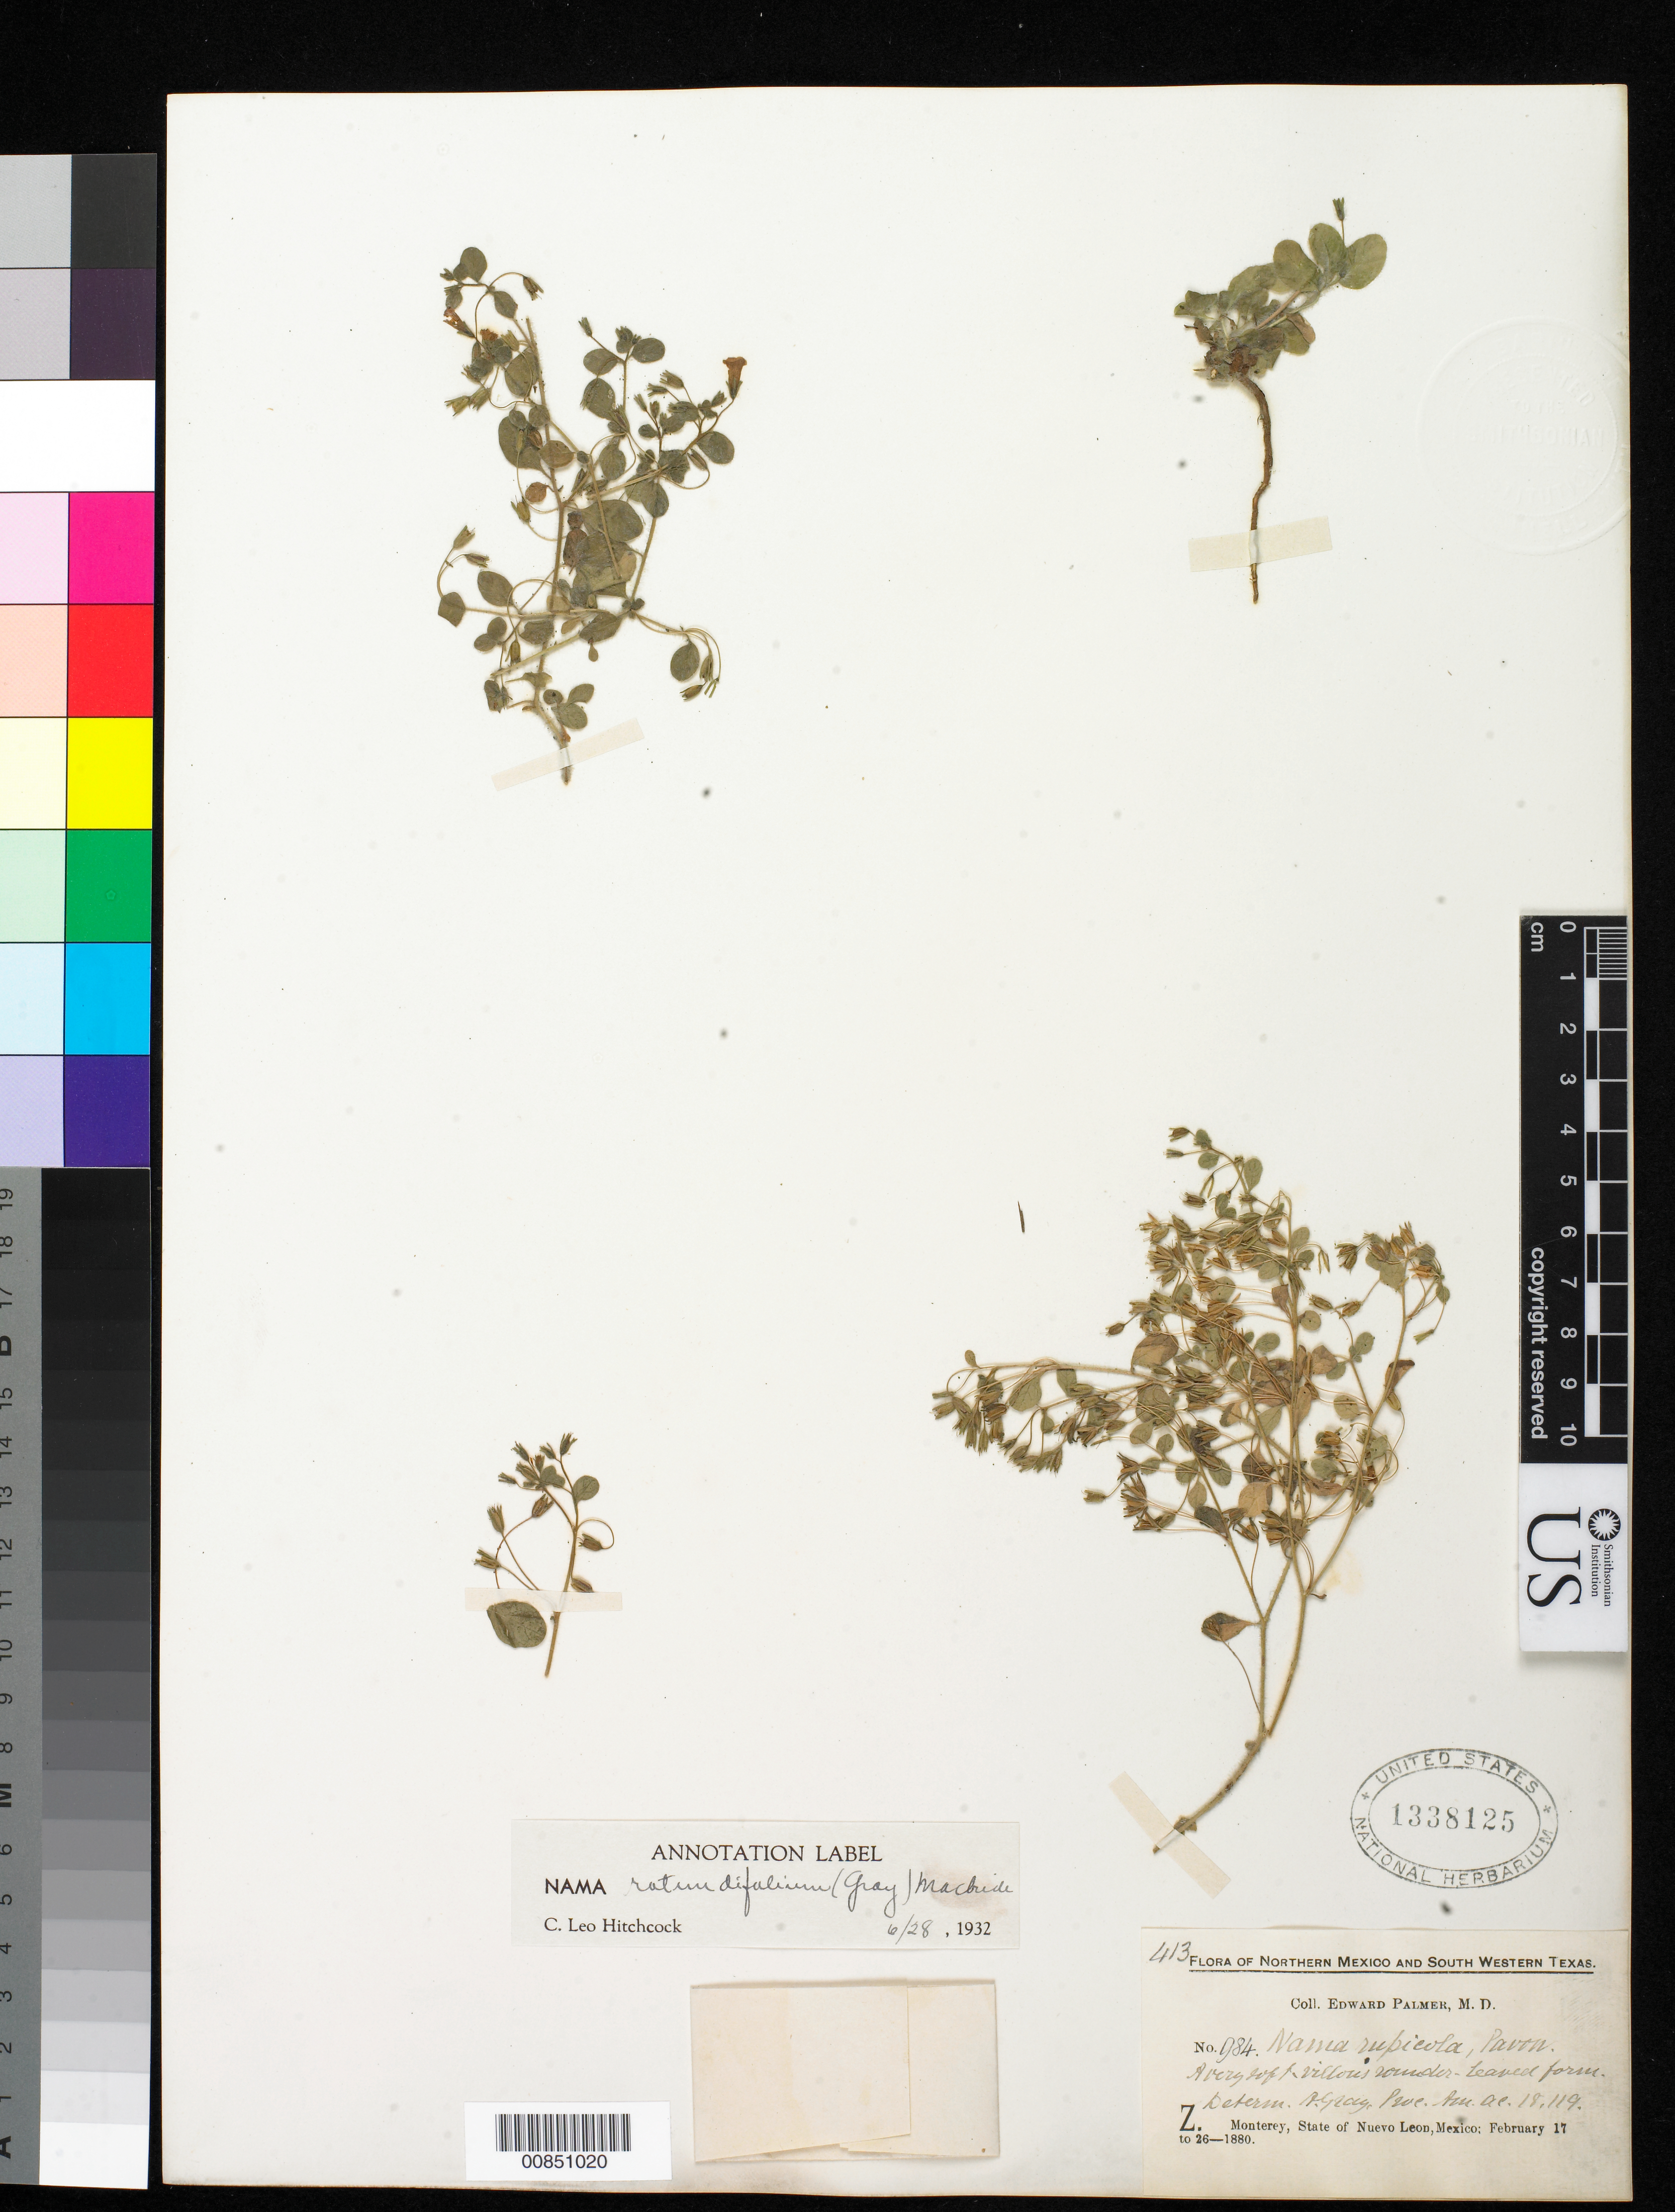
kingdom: Plantae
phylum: Tracheophyta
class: Magnoliopsida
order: Boraginales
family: Namaceae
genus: Nama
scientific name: Nama rotundifolium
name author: (A. Gray ex Hemsl.) J.F. Macbr.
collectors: E. Palmer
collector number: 984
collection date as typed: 17 Feb 1880 to 26 Feb 1880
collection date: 1880-02-17/1880-02-26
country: Mexico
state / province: Nuevo León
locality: Z. Monterrey, Nuevo León.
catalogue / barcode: US 1338125